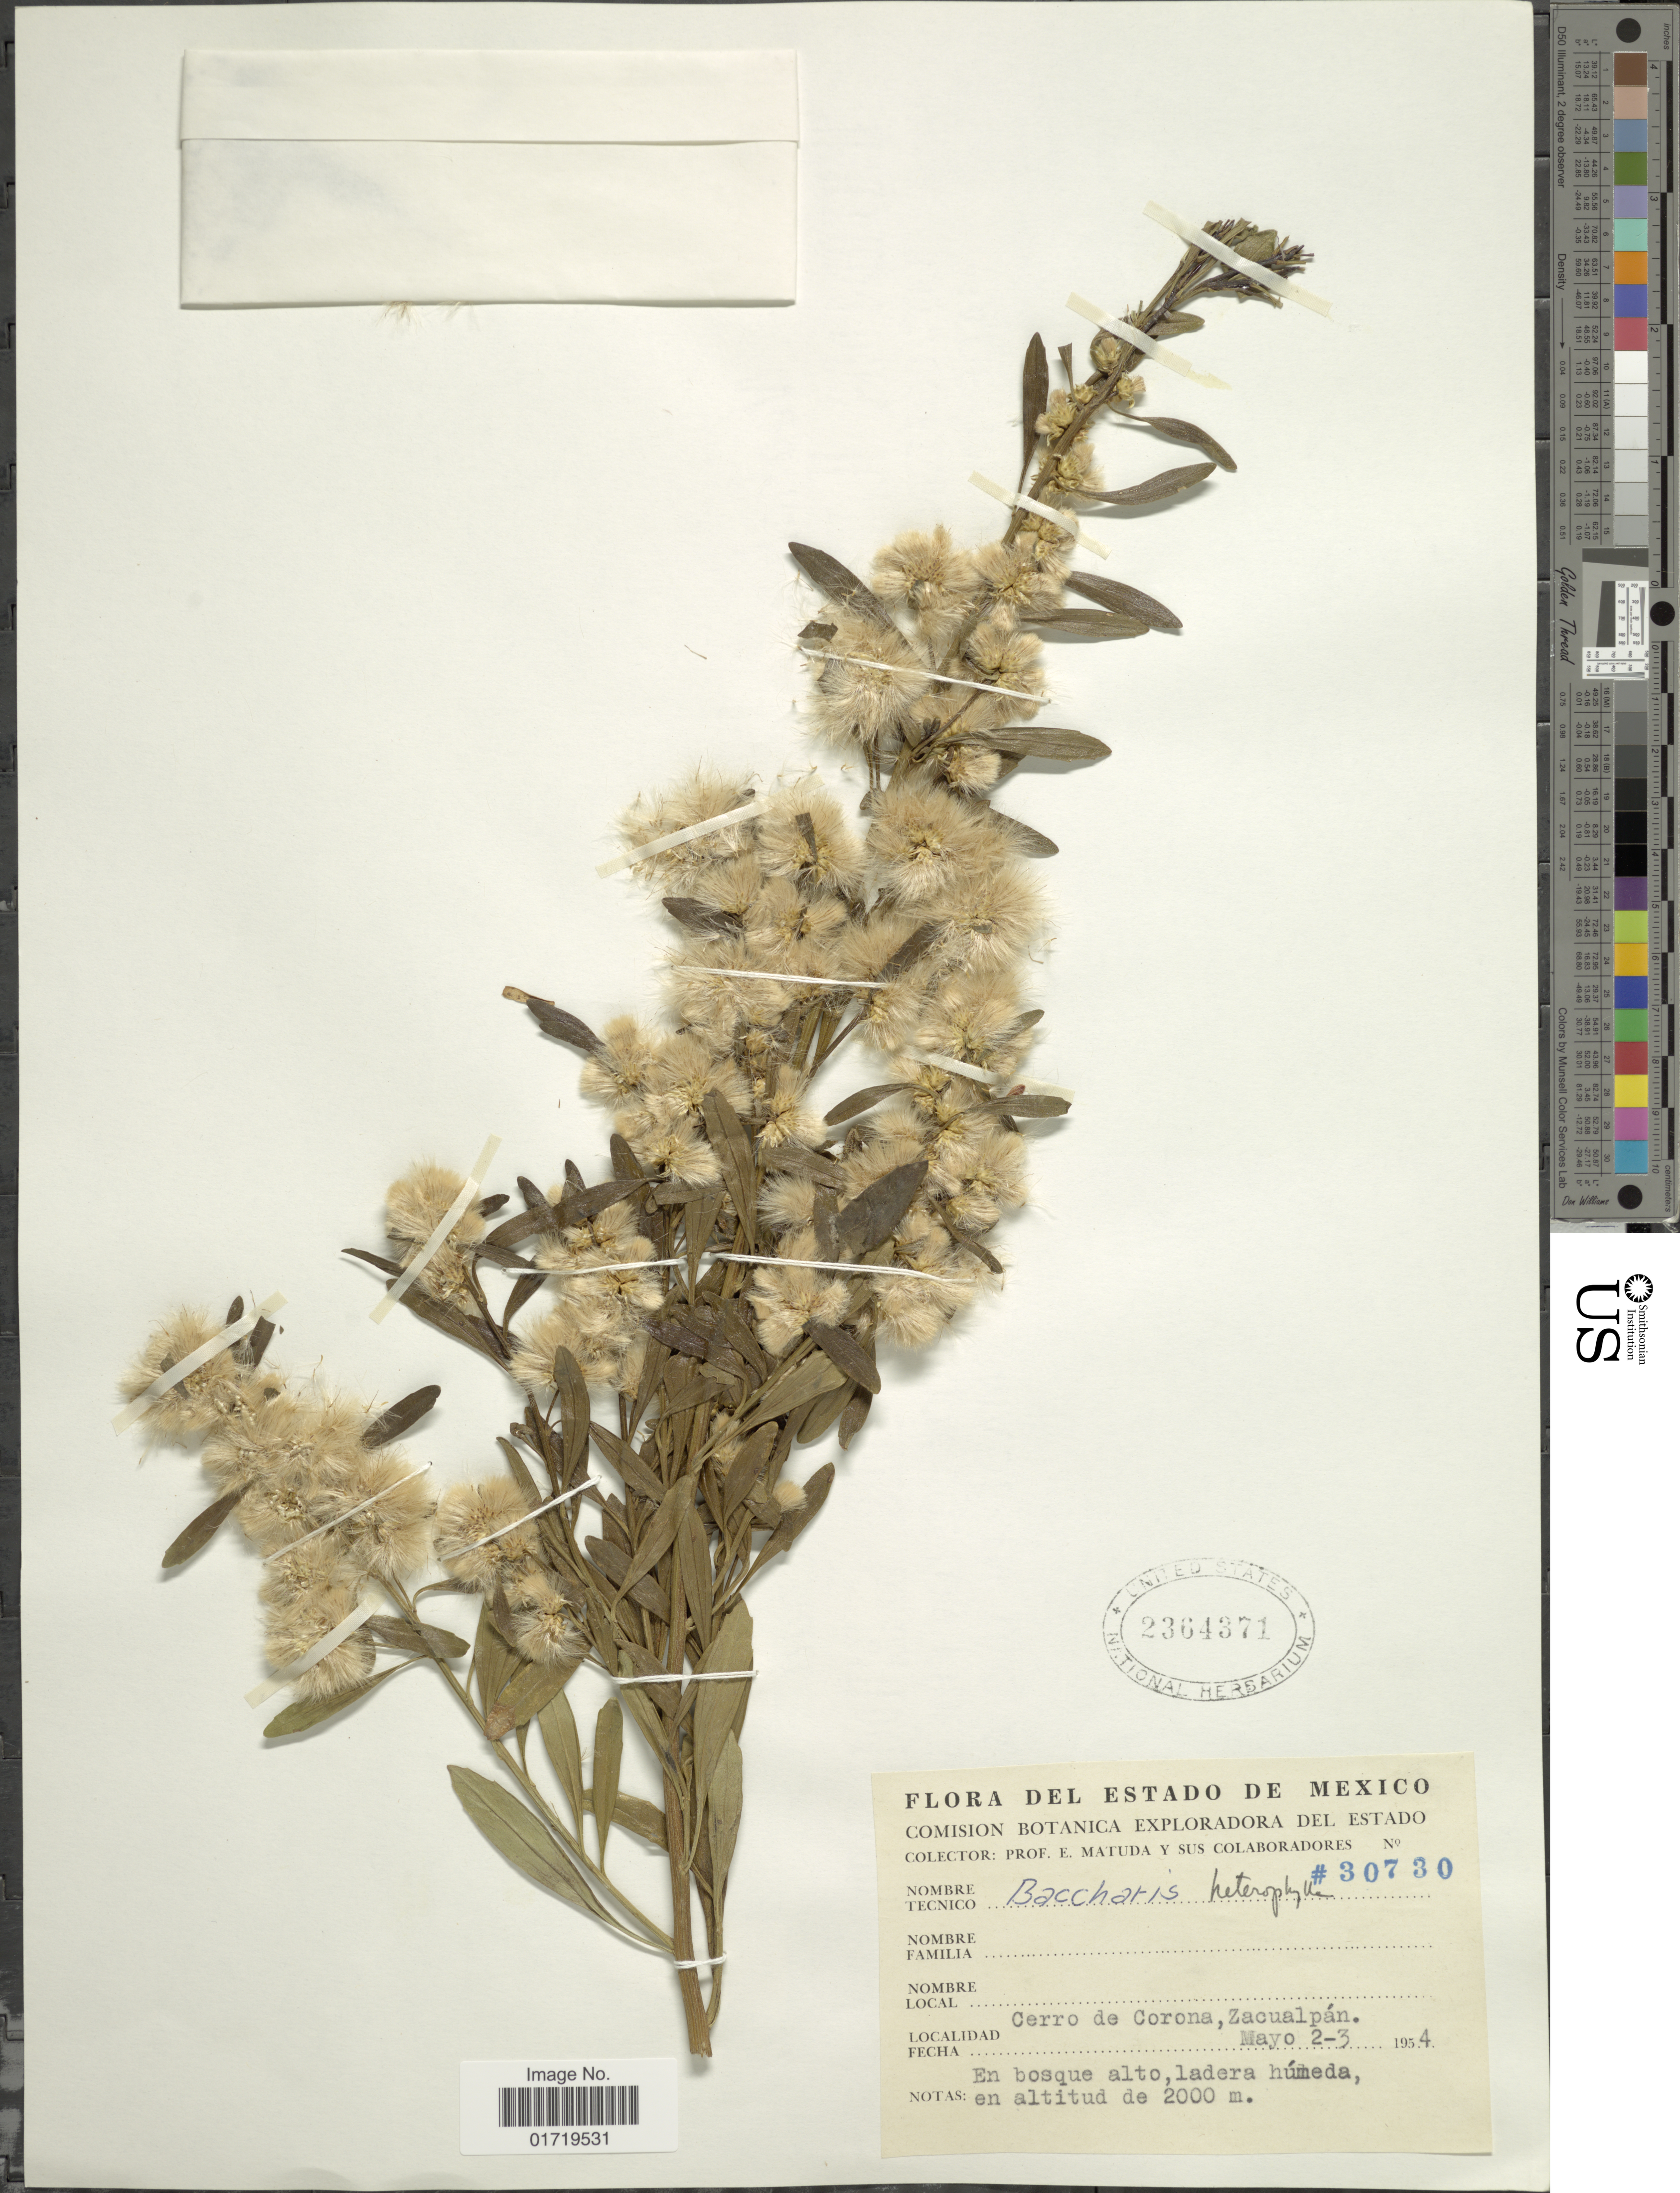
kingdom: Plantae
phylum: Tracheophyta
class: Magnoliopsida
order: Asterales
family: Asteraceae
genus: Baccharis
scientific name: Baccharis heterophylla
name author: Kunth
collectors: E. Matuda & Sus Colaboradores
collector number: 30730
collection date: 1954-05-02/1954-05-03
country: Mexico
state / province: México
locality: Cerro de Corona, Zacualpan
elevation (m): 2000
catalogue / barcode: US 2364371